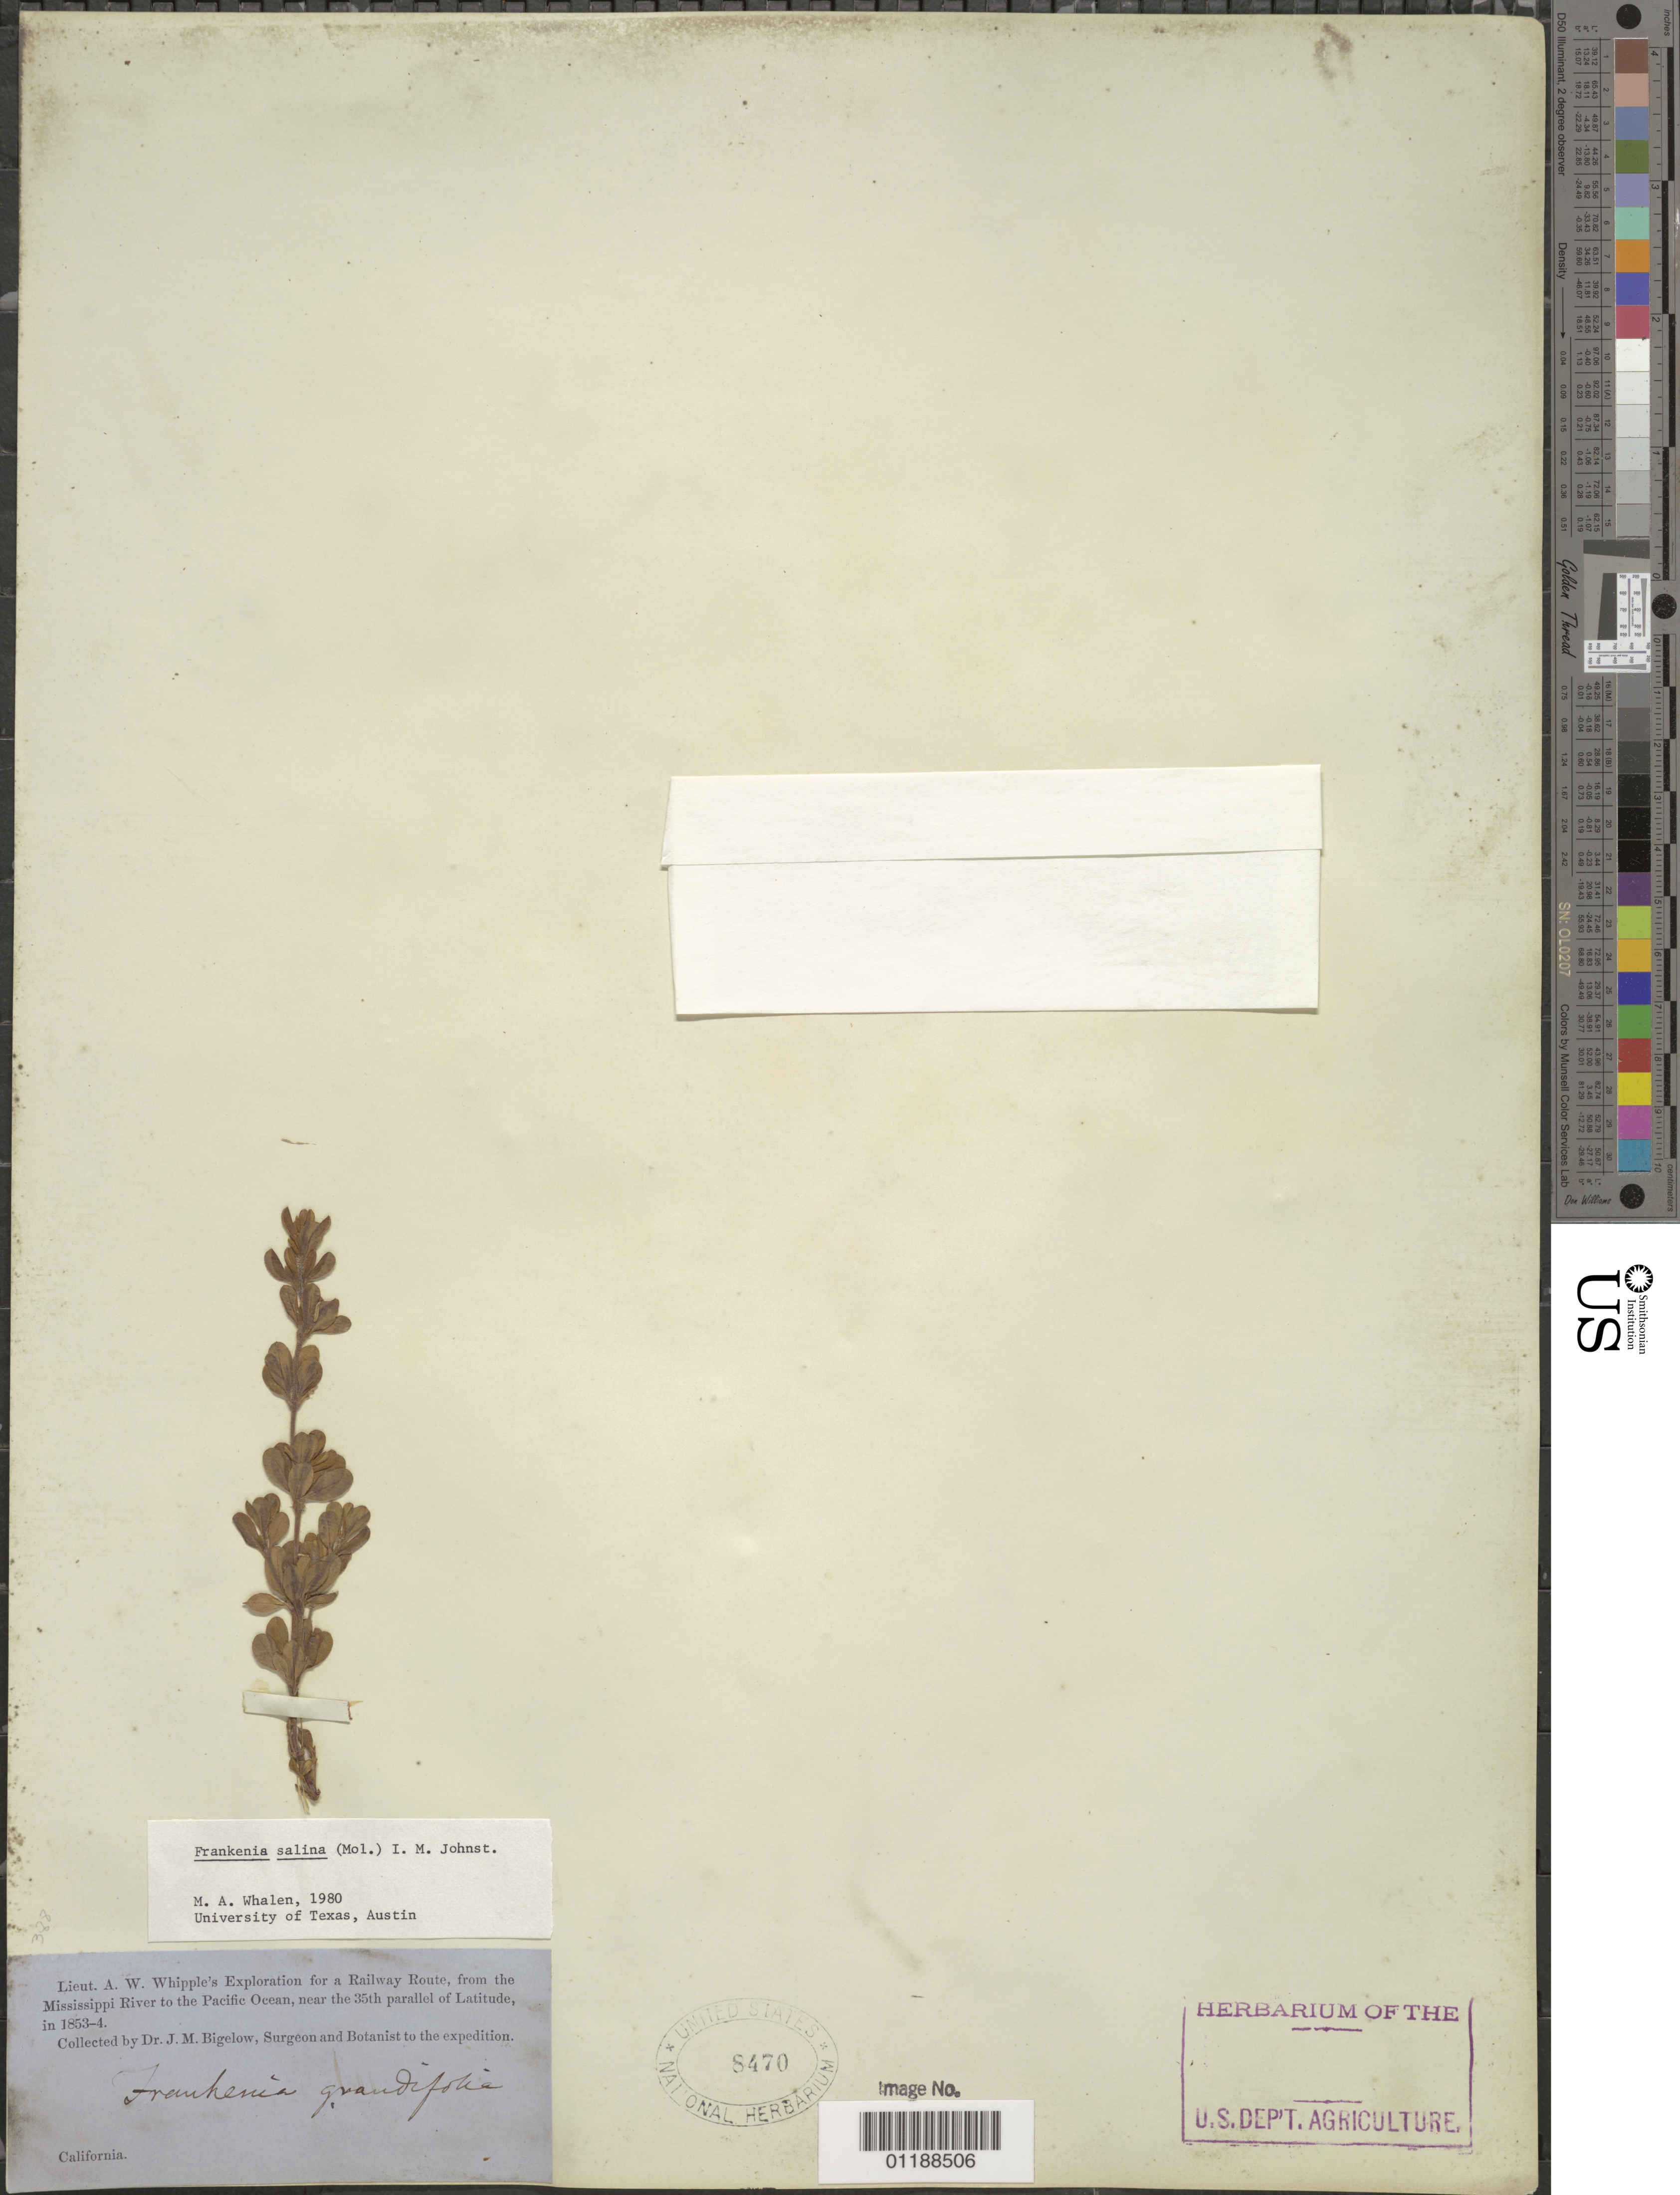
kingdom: Plantae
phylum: Tracheophyta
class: Magnoliopsida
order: Caryophyllales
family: Frankeniaceae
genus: Frankenia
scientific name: Frankenia salina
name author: (Molina) I.M. Johnst.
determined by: Whalen, M. A.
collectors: J. M. Bigelow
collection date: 1853/1854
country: United States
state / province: California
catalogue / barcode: US 8470